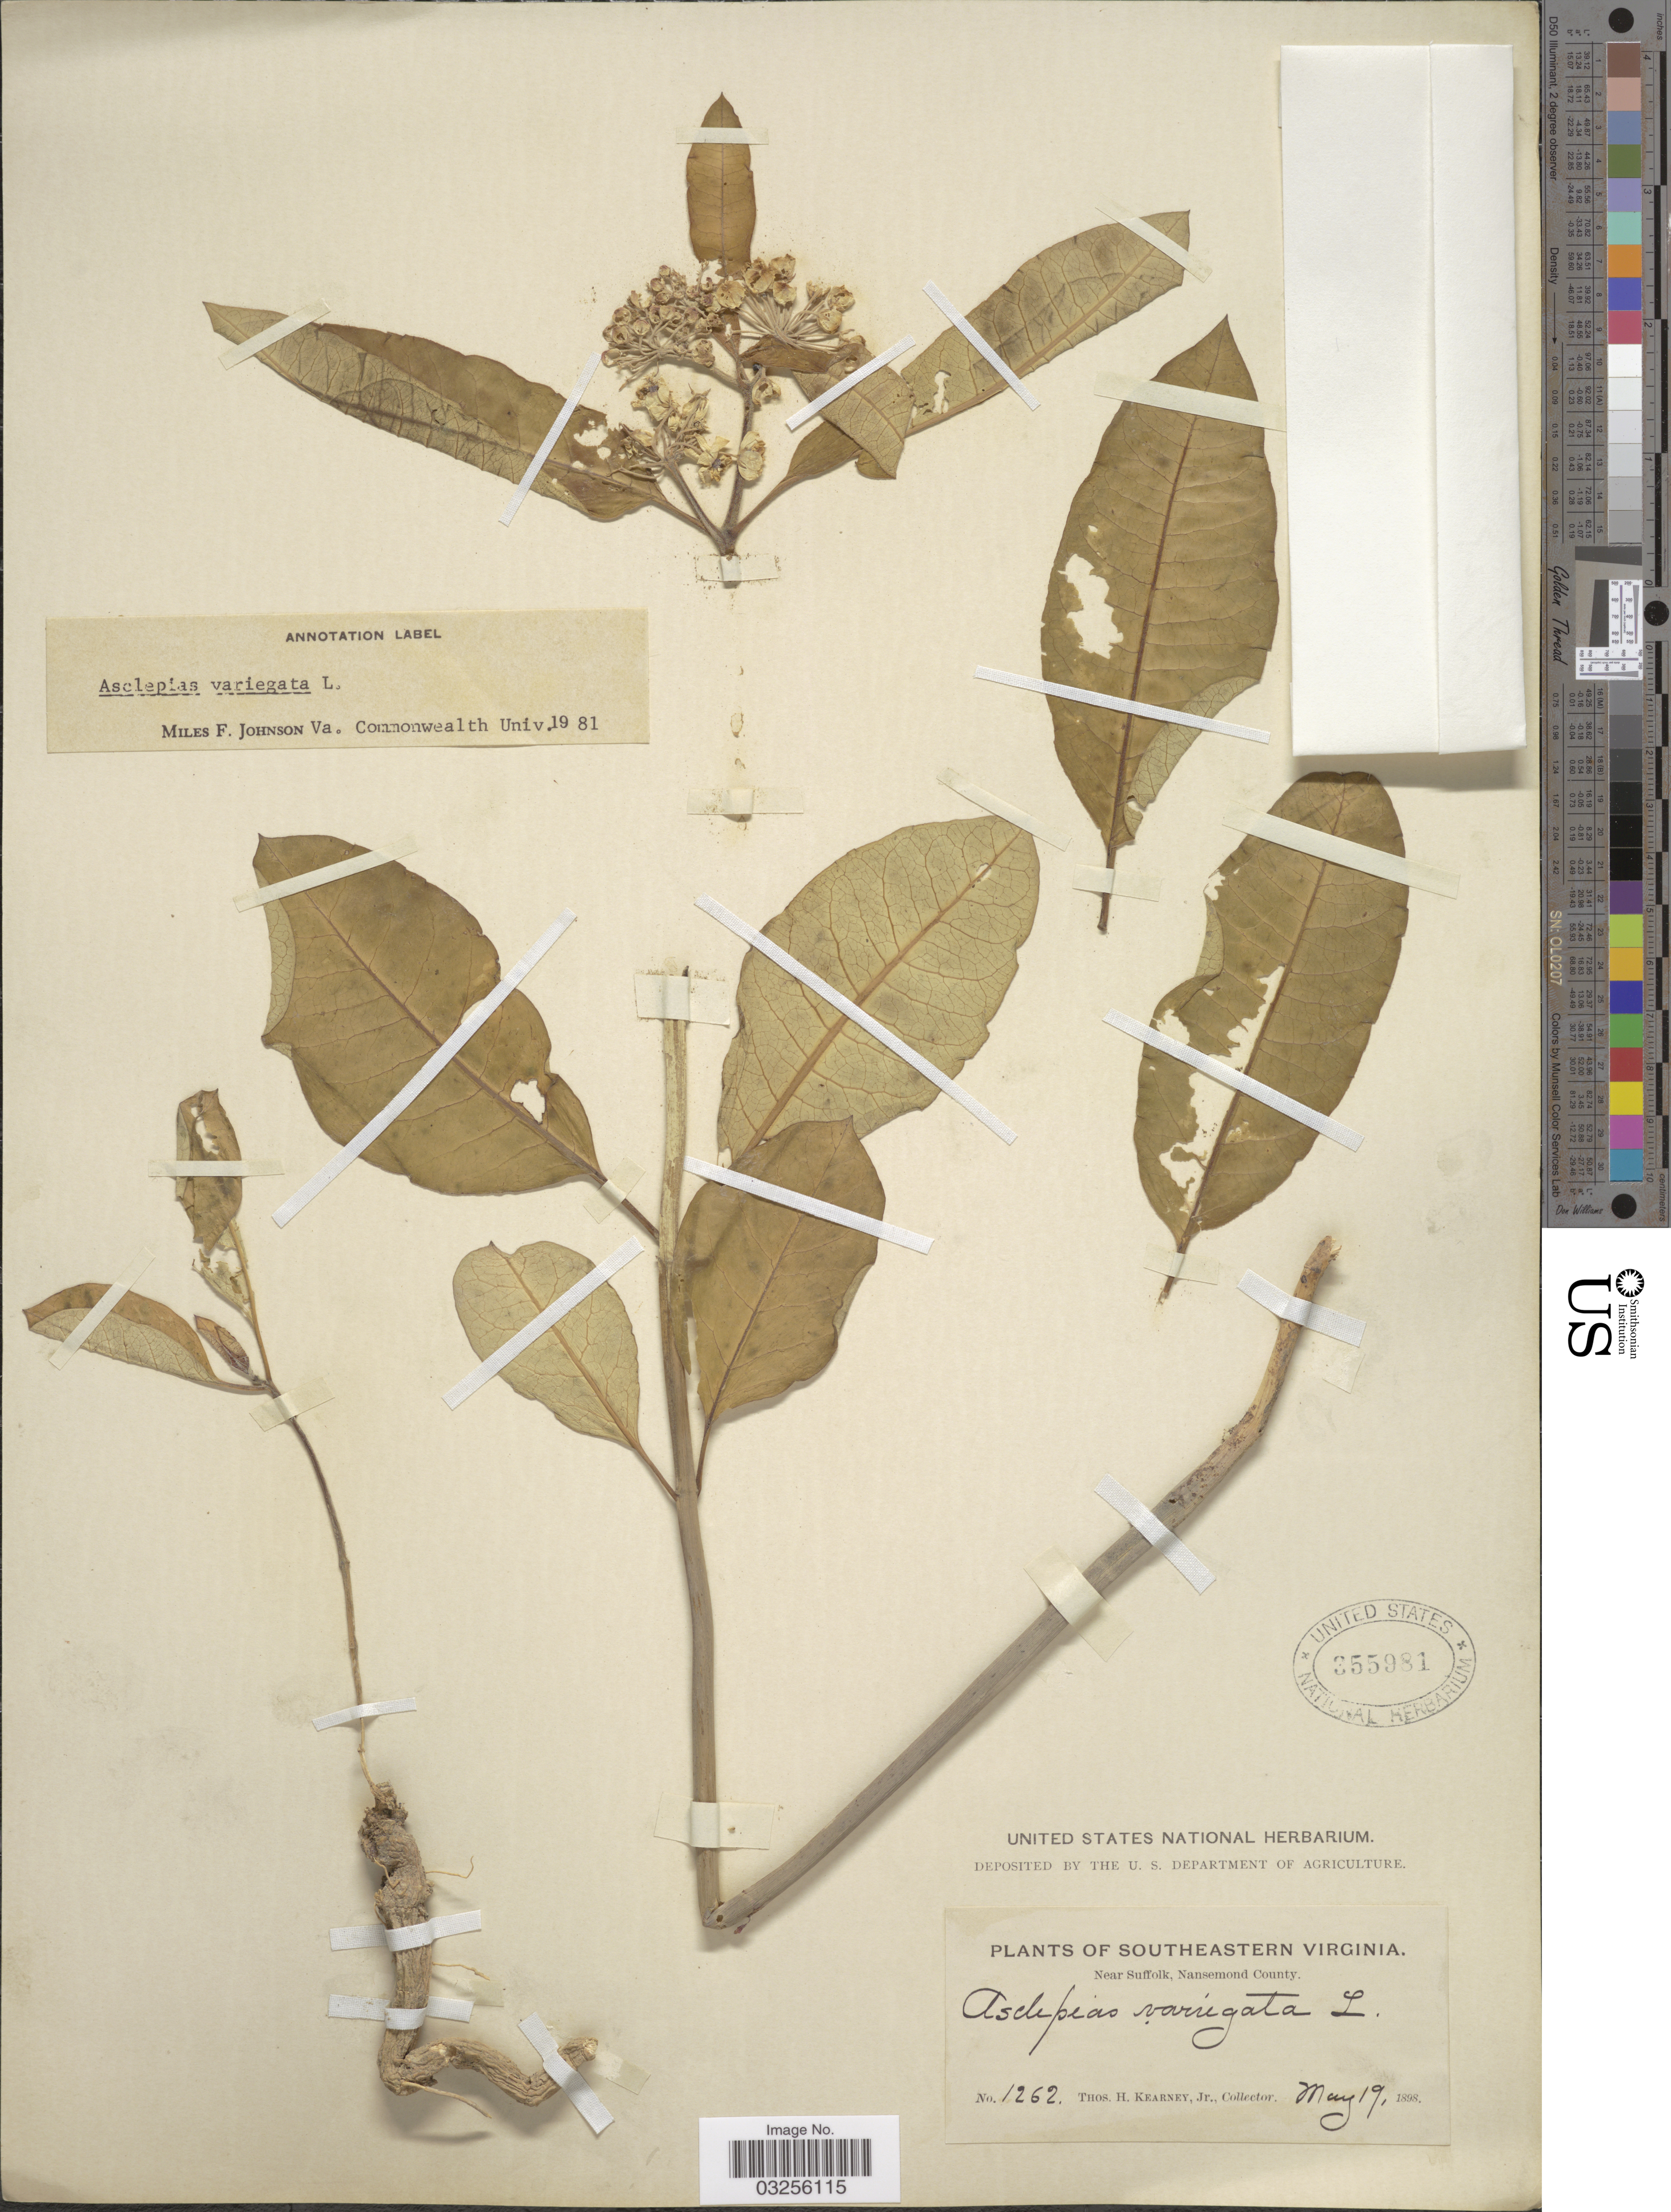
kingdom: Plantae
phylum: Tracheophyta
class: Magnoliopsida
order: Gentianales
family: Apocynaceae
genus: Asclepias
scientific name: Asclepias variegata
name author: L.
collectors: T. H. Kearney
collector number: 1262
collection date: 1898-05-19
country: United States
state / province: Virginia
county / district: City of Suffolk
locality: Southeastern Virginia. Near Suffolk, Nansemond County.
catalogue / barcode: US 355981